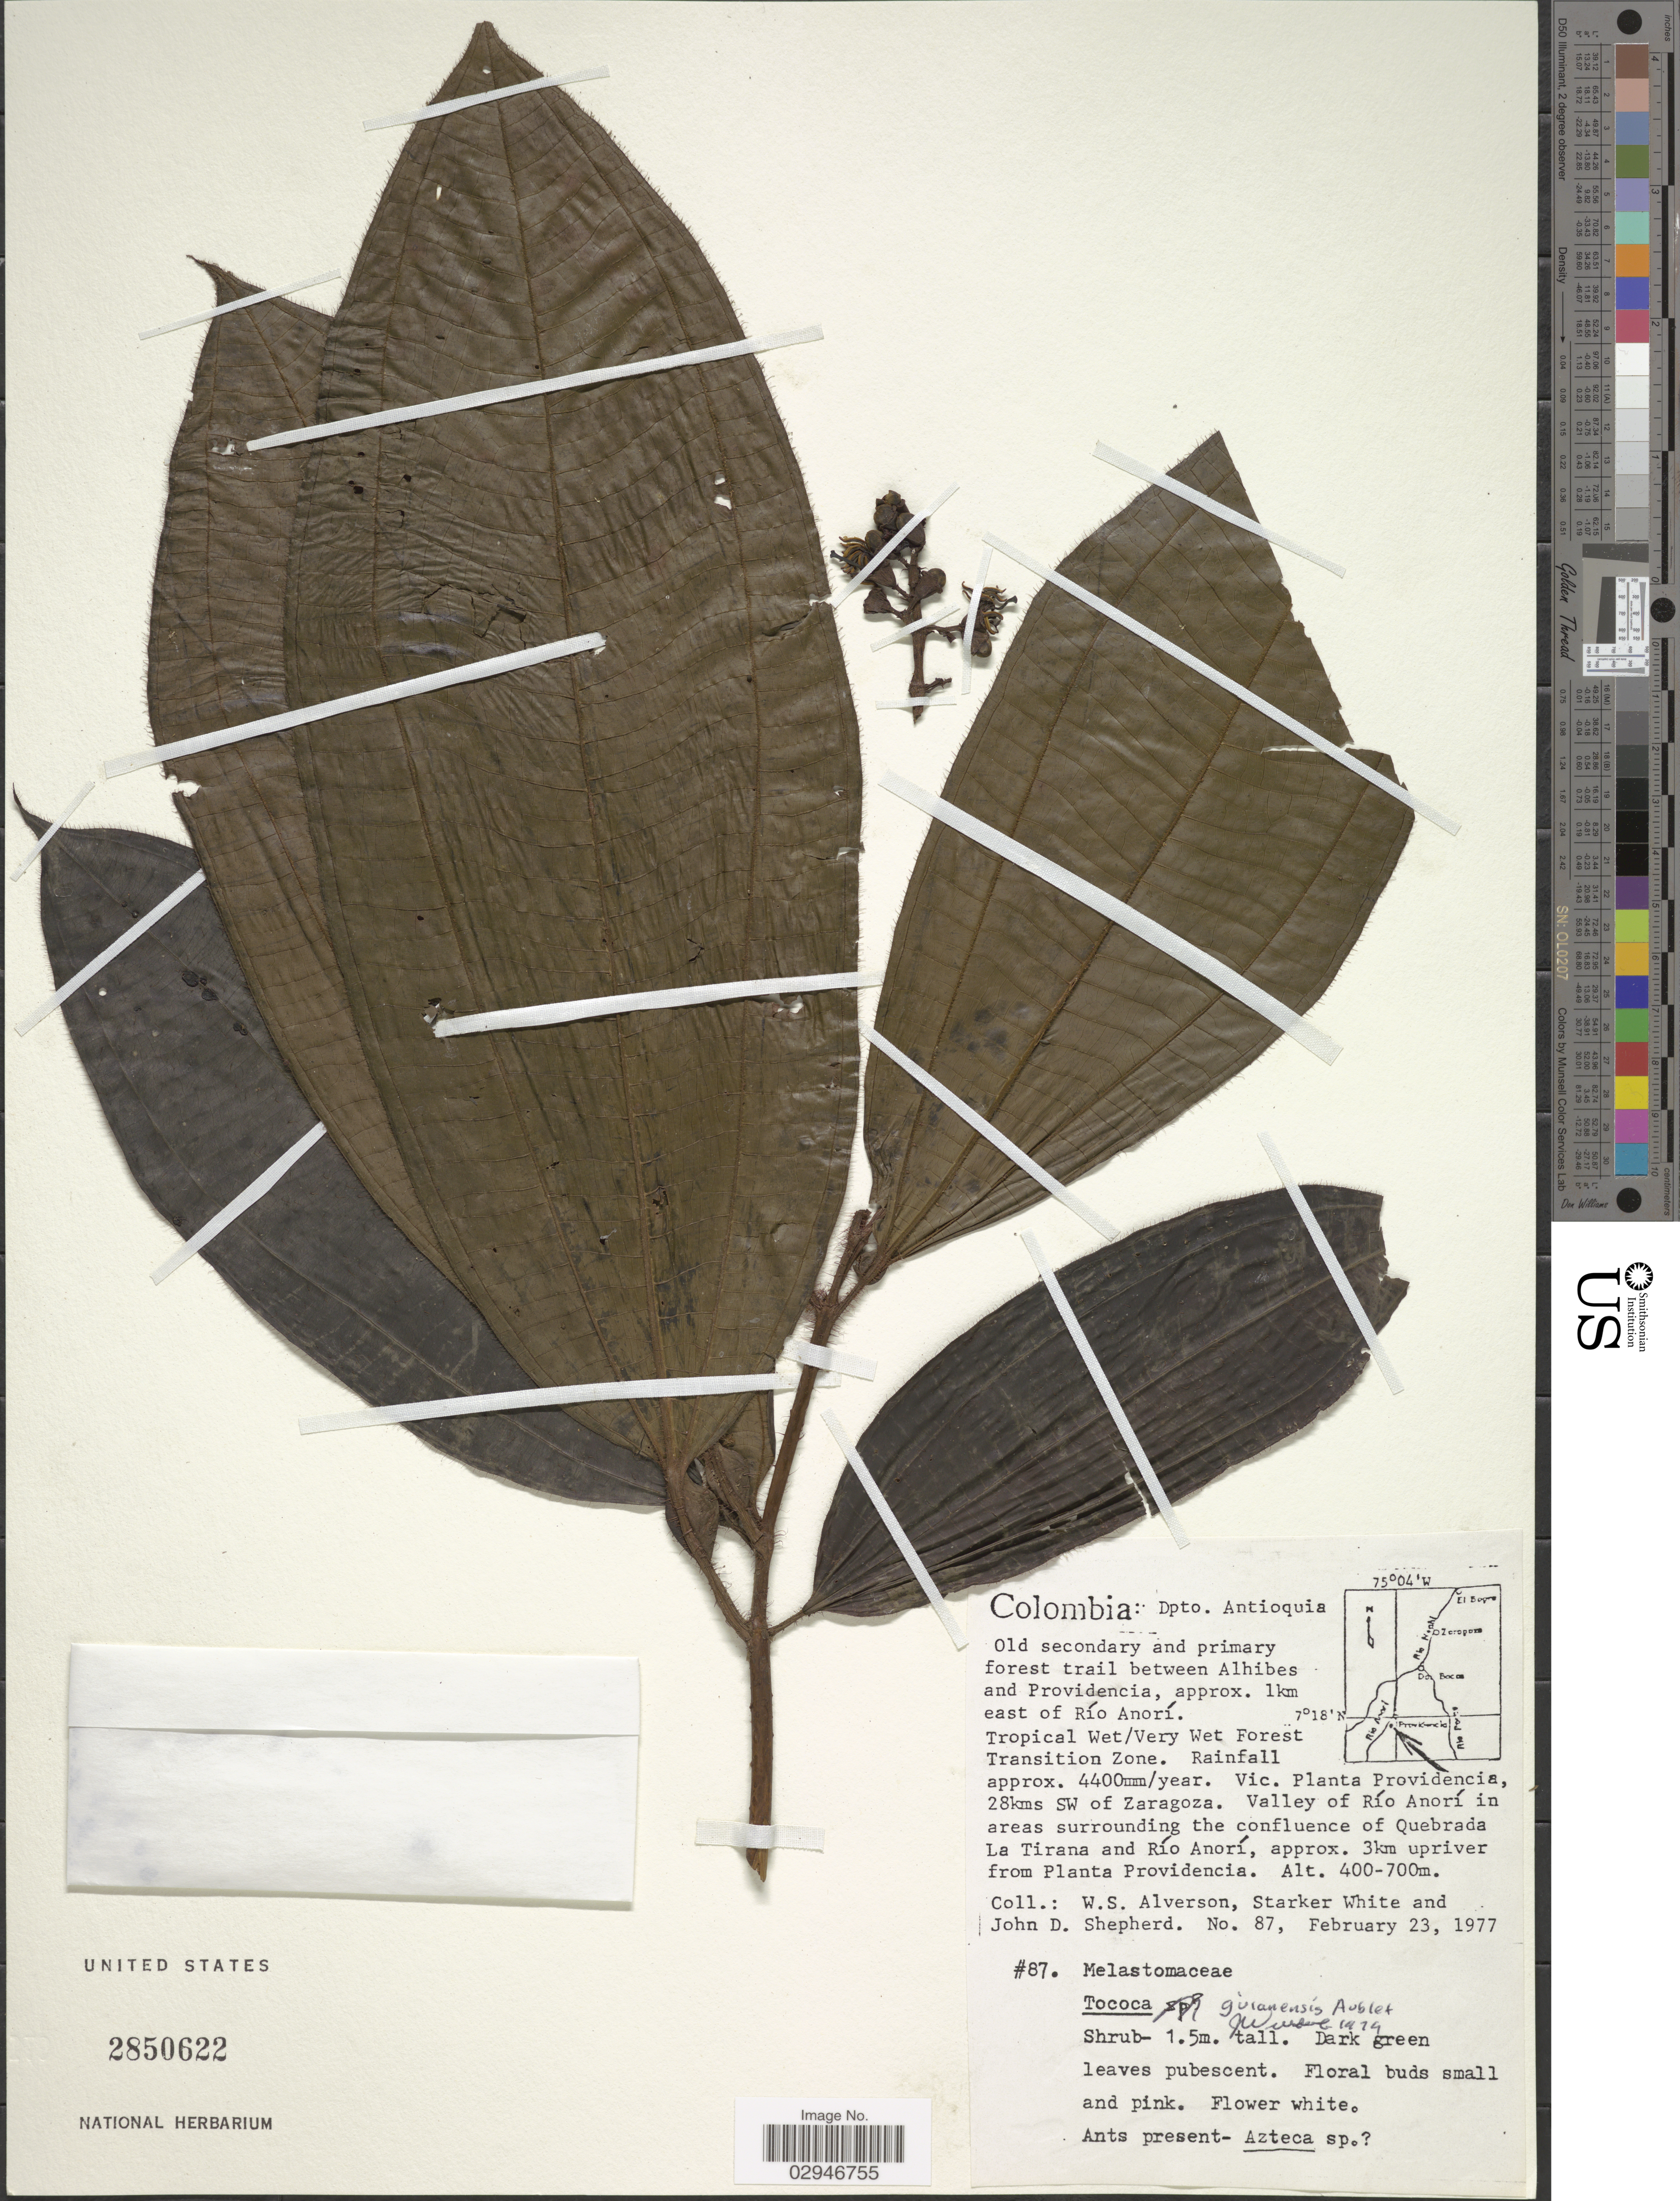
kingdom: Plantae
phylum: Tracheophyta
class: Magnoliopsida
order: Myrtales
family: Melastomataceae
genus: Tococa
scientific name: Tococa guianensis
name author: Aubl.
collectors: W. S. Alverson, S. White & J. D. Shepherd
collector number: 87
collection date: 1977-02-23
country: Colombia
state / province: Antioquia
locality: Dpto. Antioquia. Old secondary and primary forest trail between Alhibes and Providencia, approx. 1km east of Río Anorí. Tropical Wet/Very Wet Forest Transition Zone. Vic. Planta Providencia, 28kms SW of Zaragoza. Valley of Río Anorí in areas surrounding the confluence of Quebrada La Tirana and Río Anorí, approx. 3km upriver from Planta Providencia.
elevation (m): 400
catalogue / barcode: US 2850622